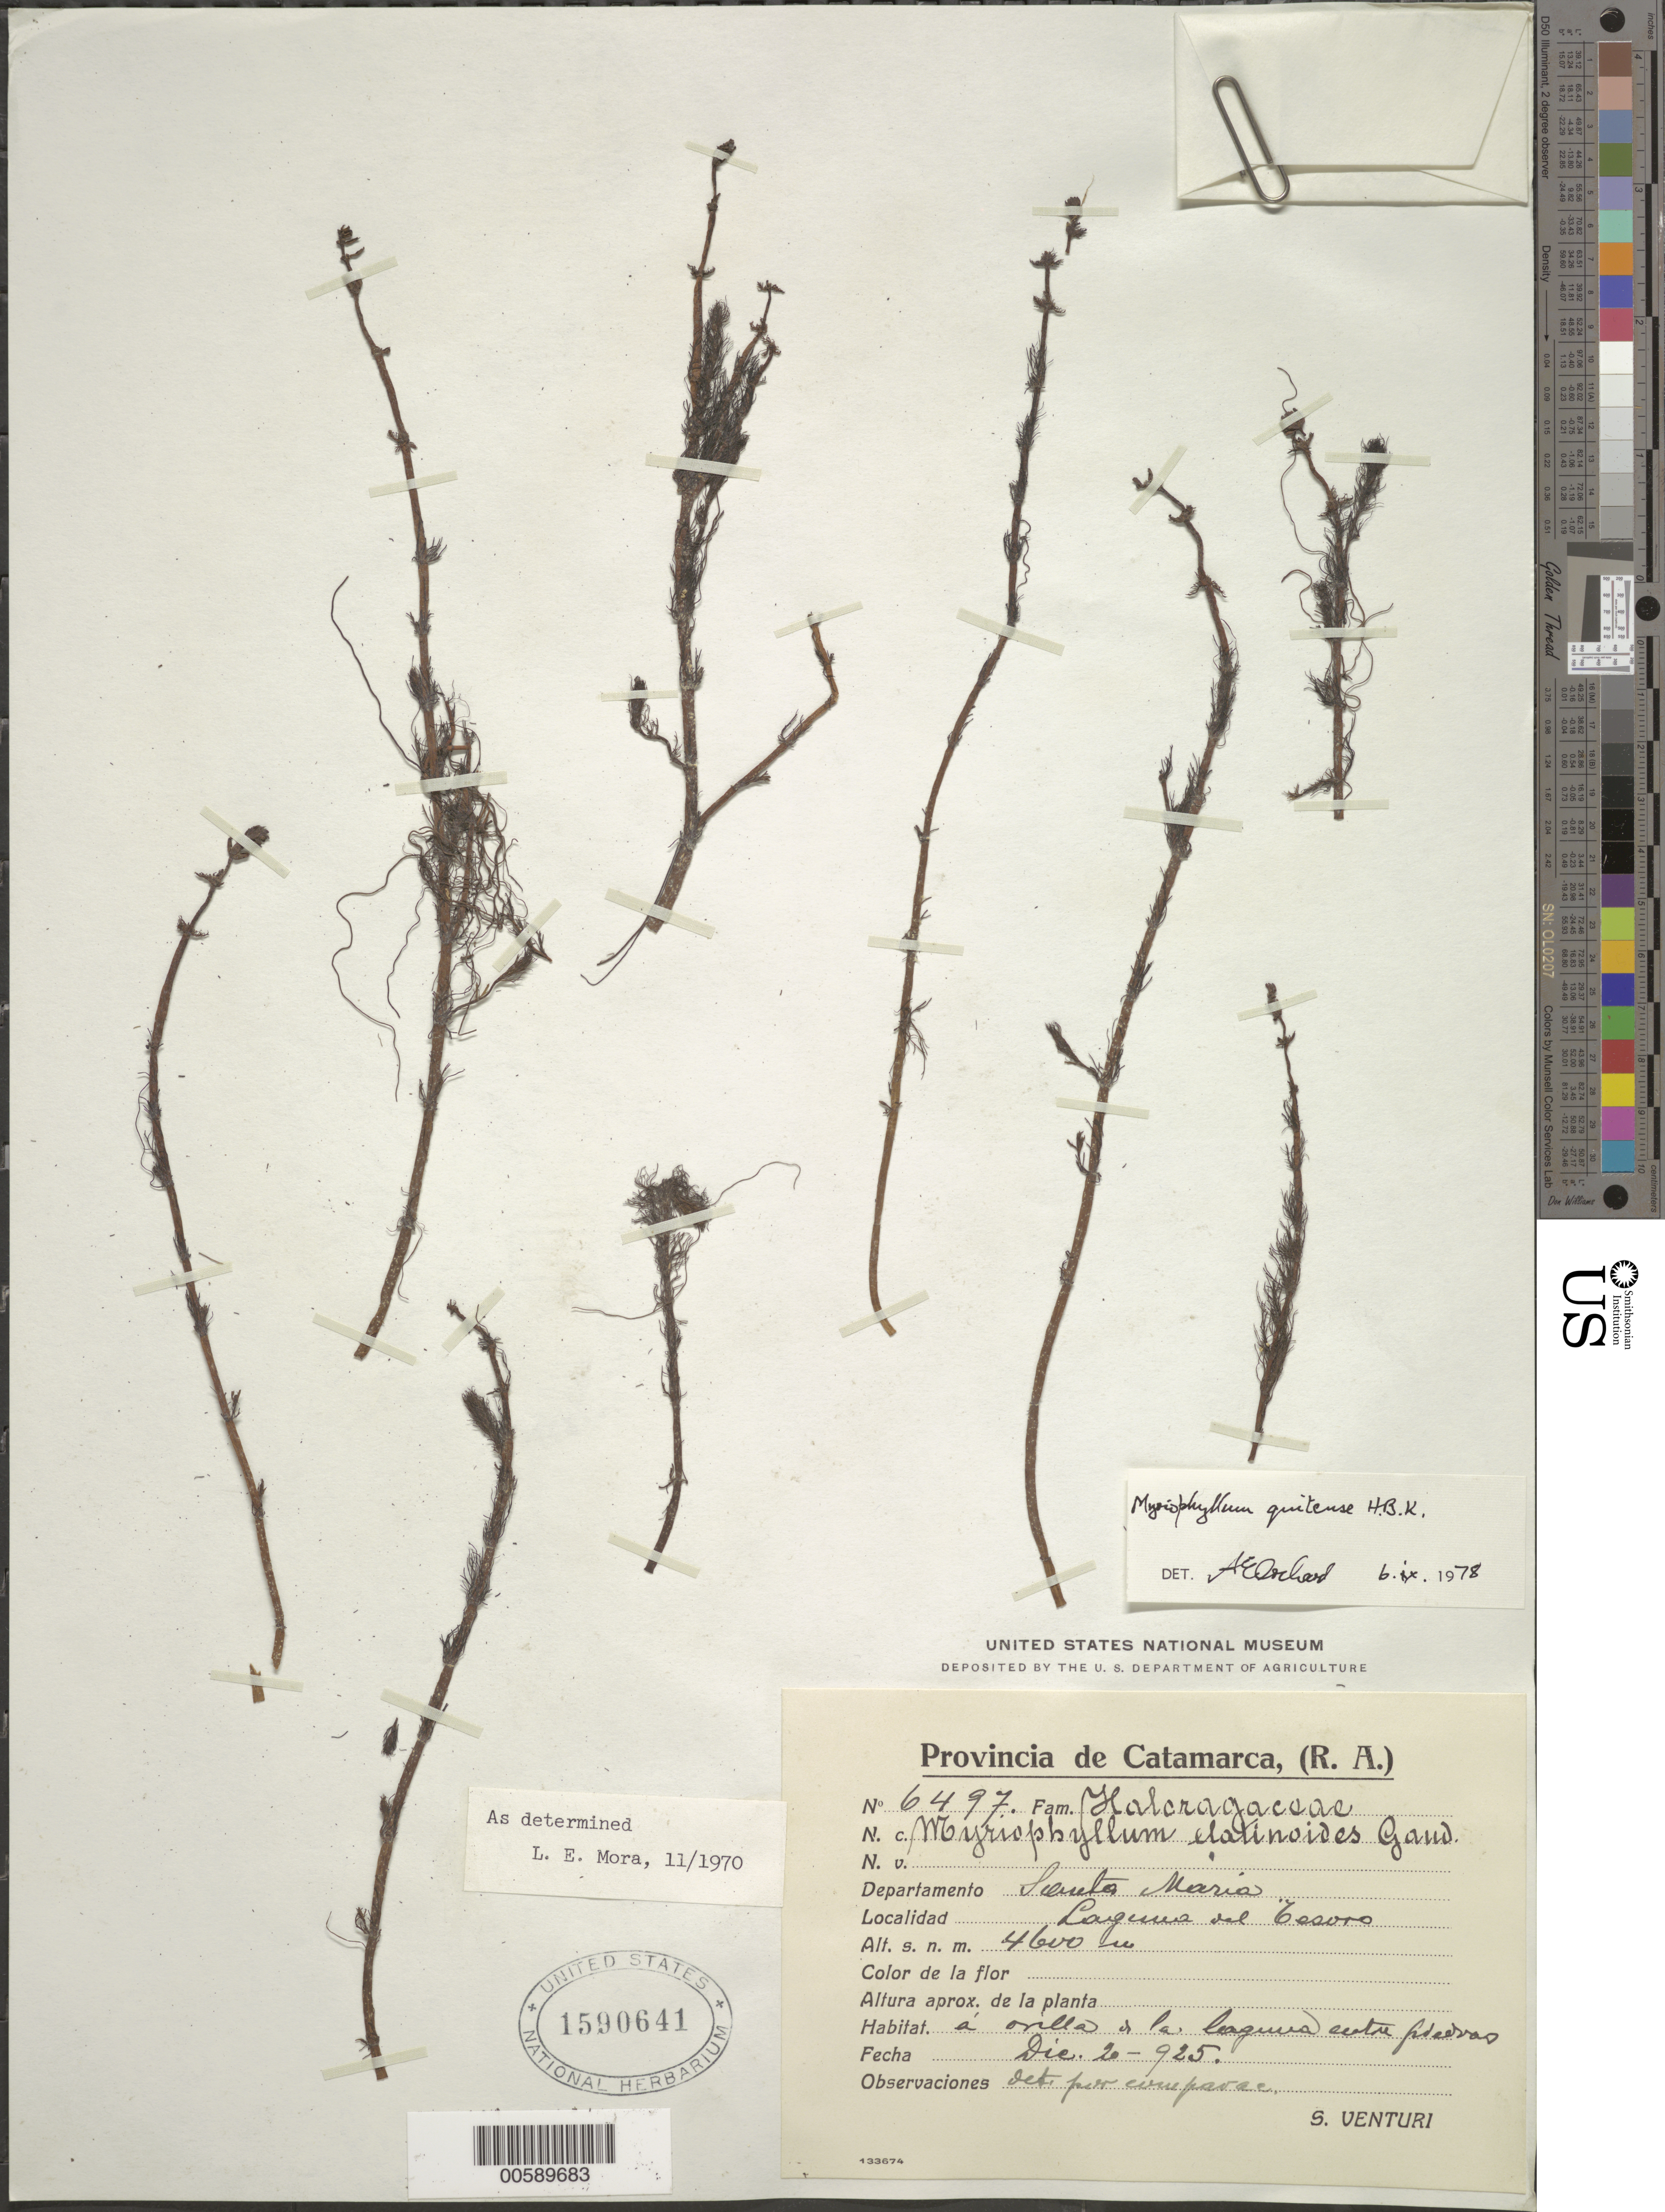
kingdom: Plantae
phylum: Tracheophyta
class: Magnoliopsida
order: Saxifragales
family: Haloragaceae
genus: Myriophyllum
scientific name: Myriophyllum quitense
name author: Kunth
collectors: S. Venturi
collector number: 6497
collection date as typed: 20 Dec 1925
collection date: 1925-12-20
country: Argentina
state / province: Catamarca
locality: Santa Maria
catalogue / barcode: US 1590641